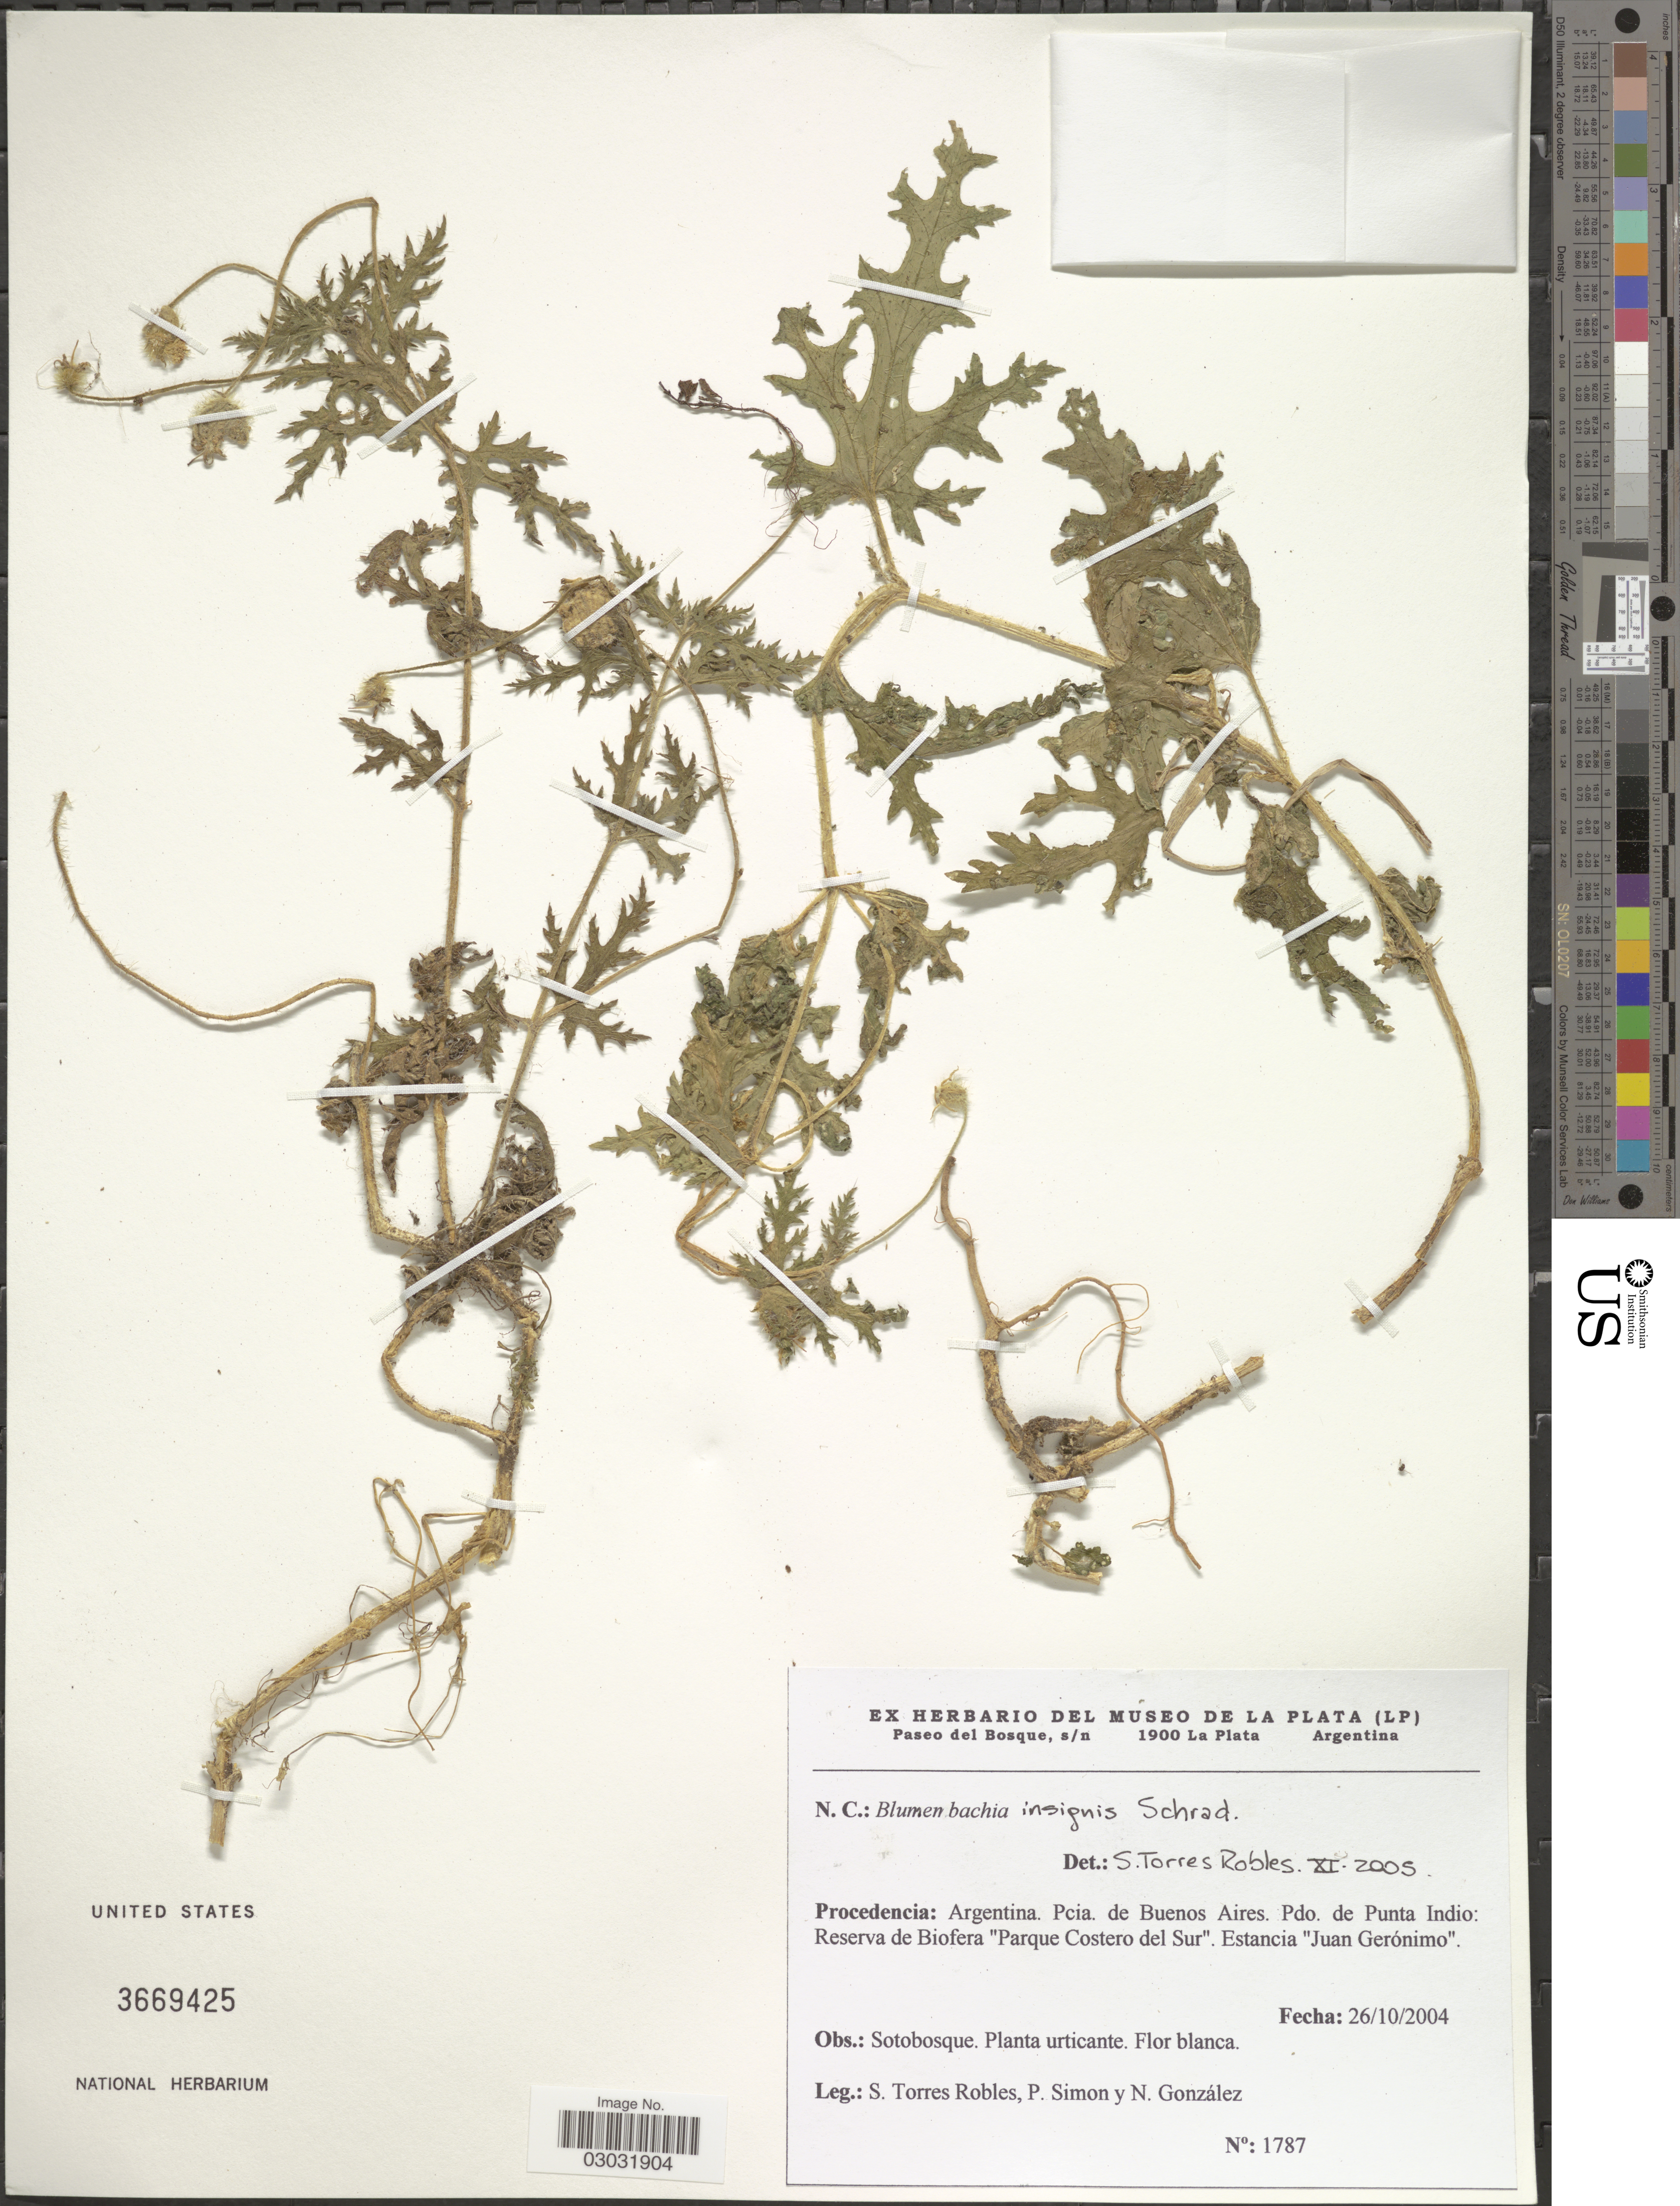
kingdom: Plantae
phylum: Tracheophyta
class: Magnoliopsida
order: Cornales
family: Loasaceae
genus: Blumenbachia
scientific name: Blumenbachia insignis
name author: Schrad.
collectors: S. Torres Robles, P. Simon & N. Gonzalez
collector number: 1787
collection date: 2004-10-26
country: Argentina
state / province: Buenos Aires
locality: Pdo. de Punta Indio: Reserva de Biosfera "Parque Costero del Sur" Estancia "Juan Gerónimo".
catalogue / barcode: US 3669425